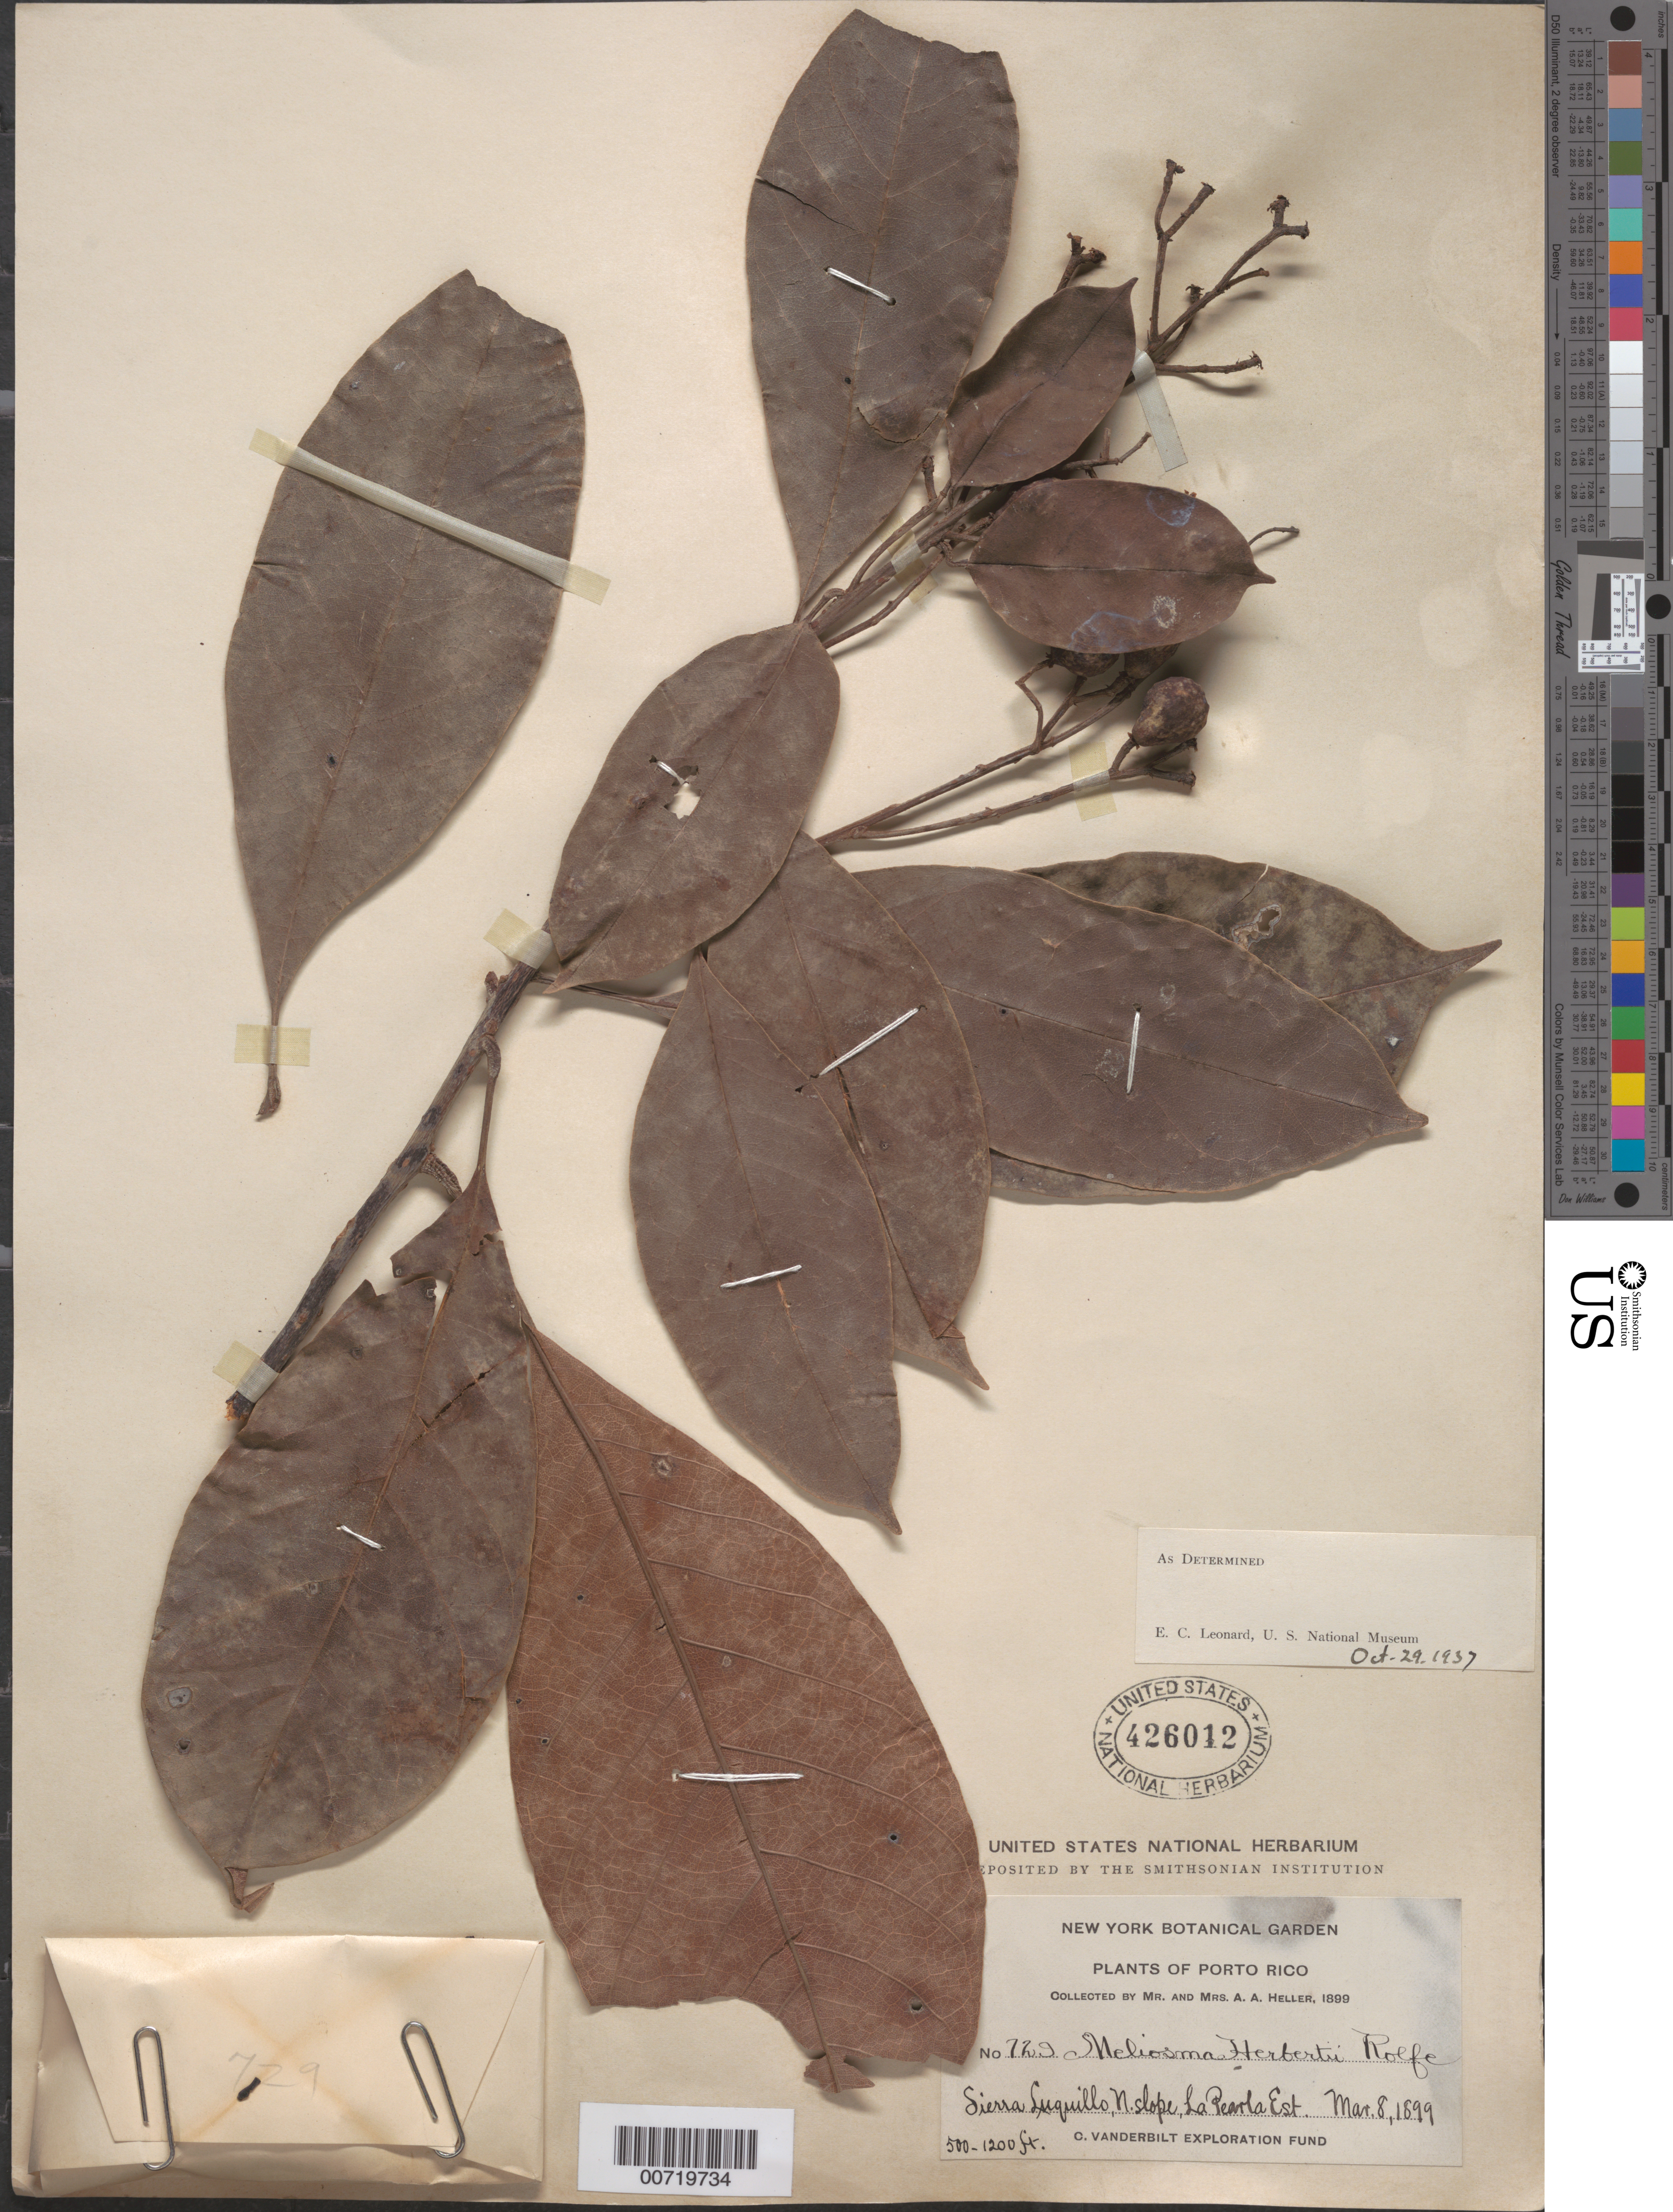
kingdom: Plantae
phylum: Tracheophyta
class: Magnoliopsida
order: Proteales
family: Sabiaceae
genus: Meliosma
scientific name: Meliosma herbertii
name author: Rolfe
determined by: Leonard, Emery C., (US)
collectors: A. A. Heller & E. G. Heller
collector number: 729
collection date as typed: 08 Mar 1899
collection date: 1899-03-08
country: Puerto Rico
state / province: Luquillo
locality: Sierra Luquillo, N slope, La Pearla Est.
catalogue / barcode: US 426012